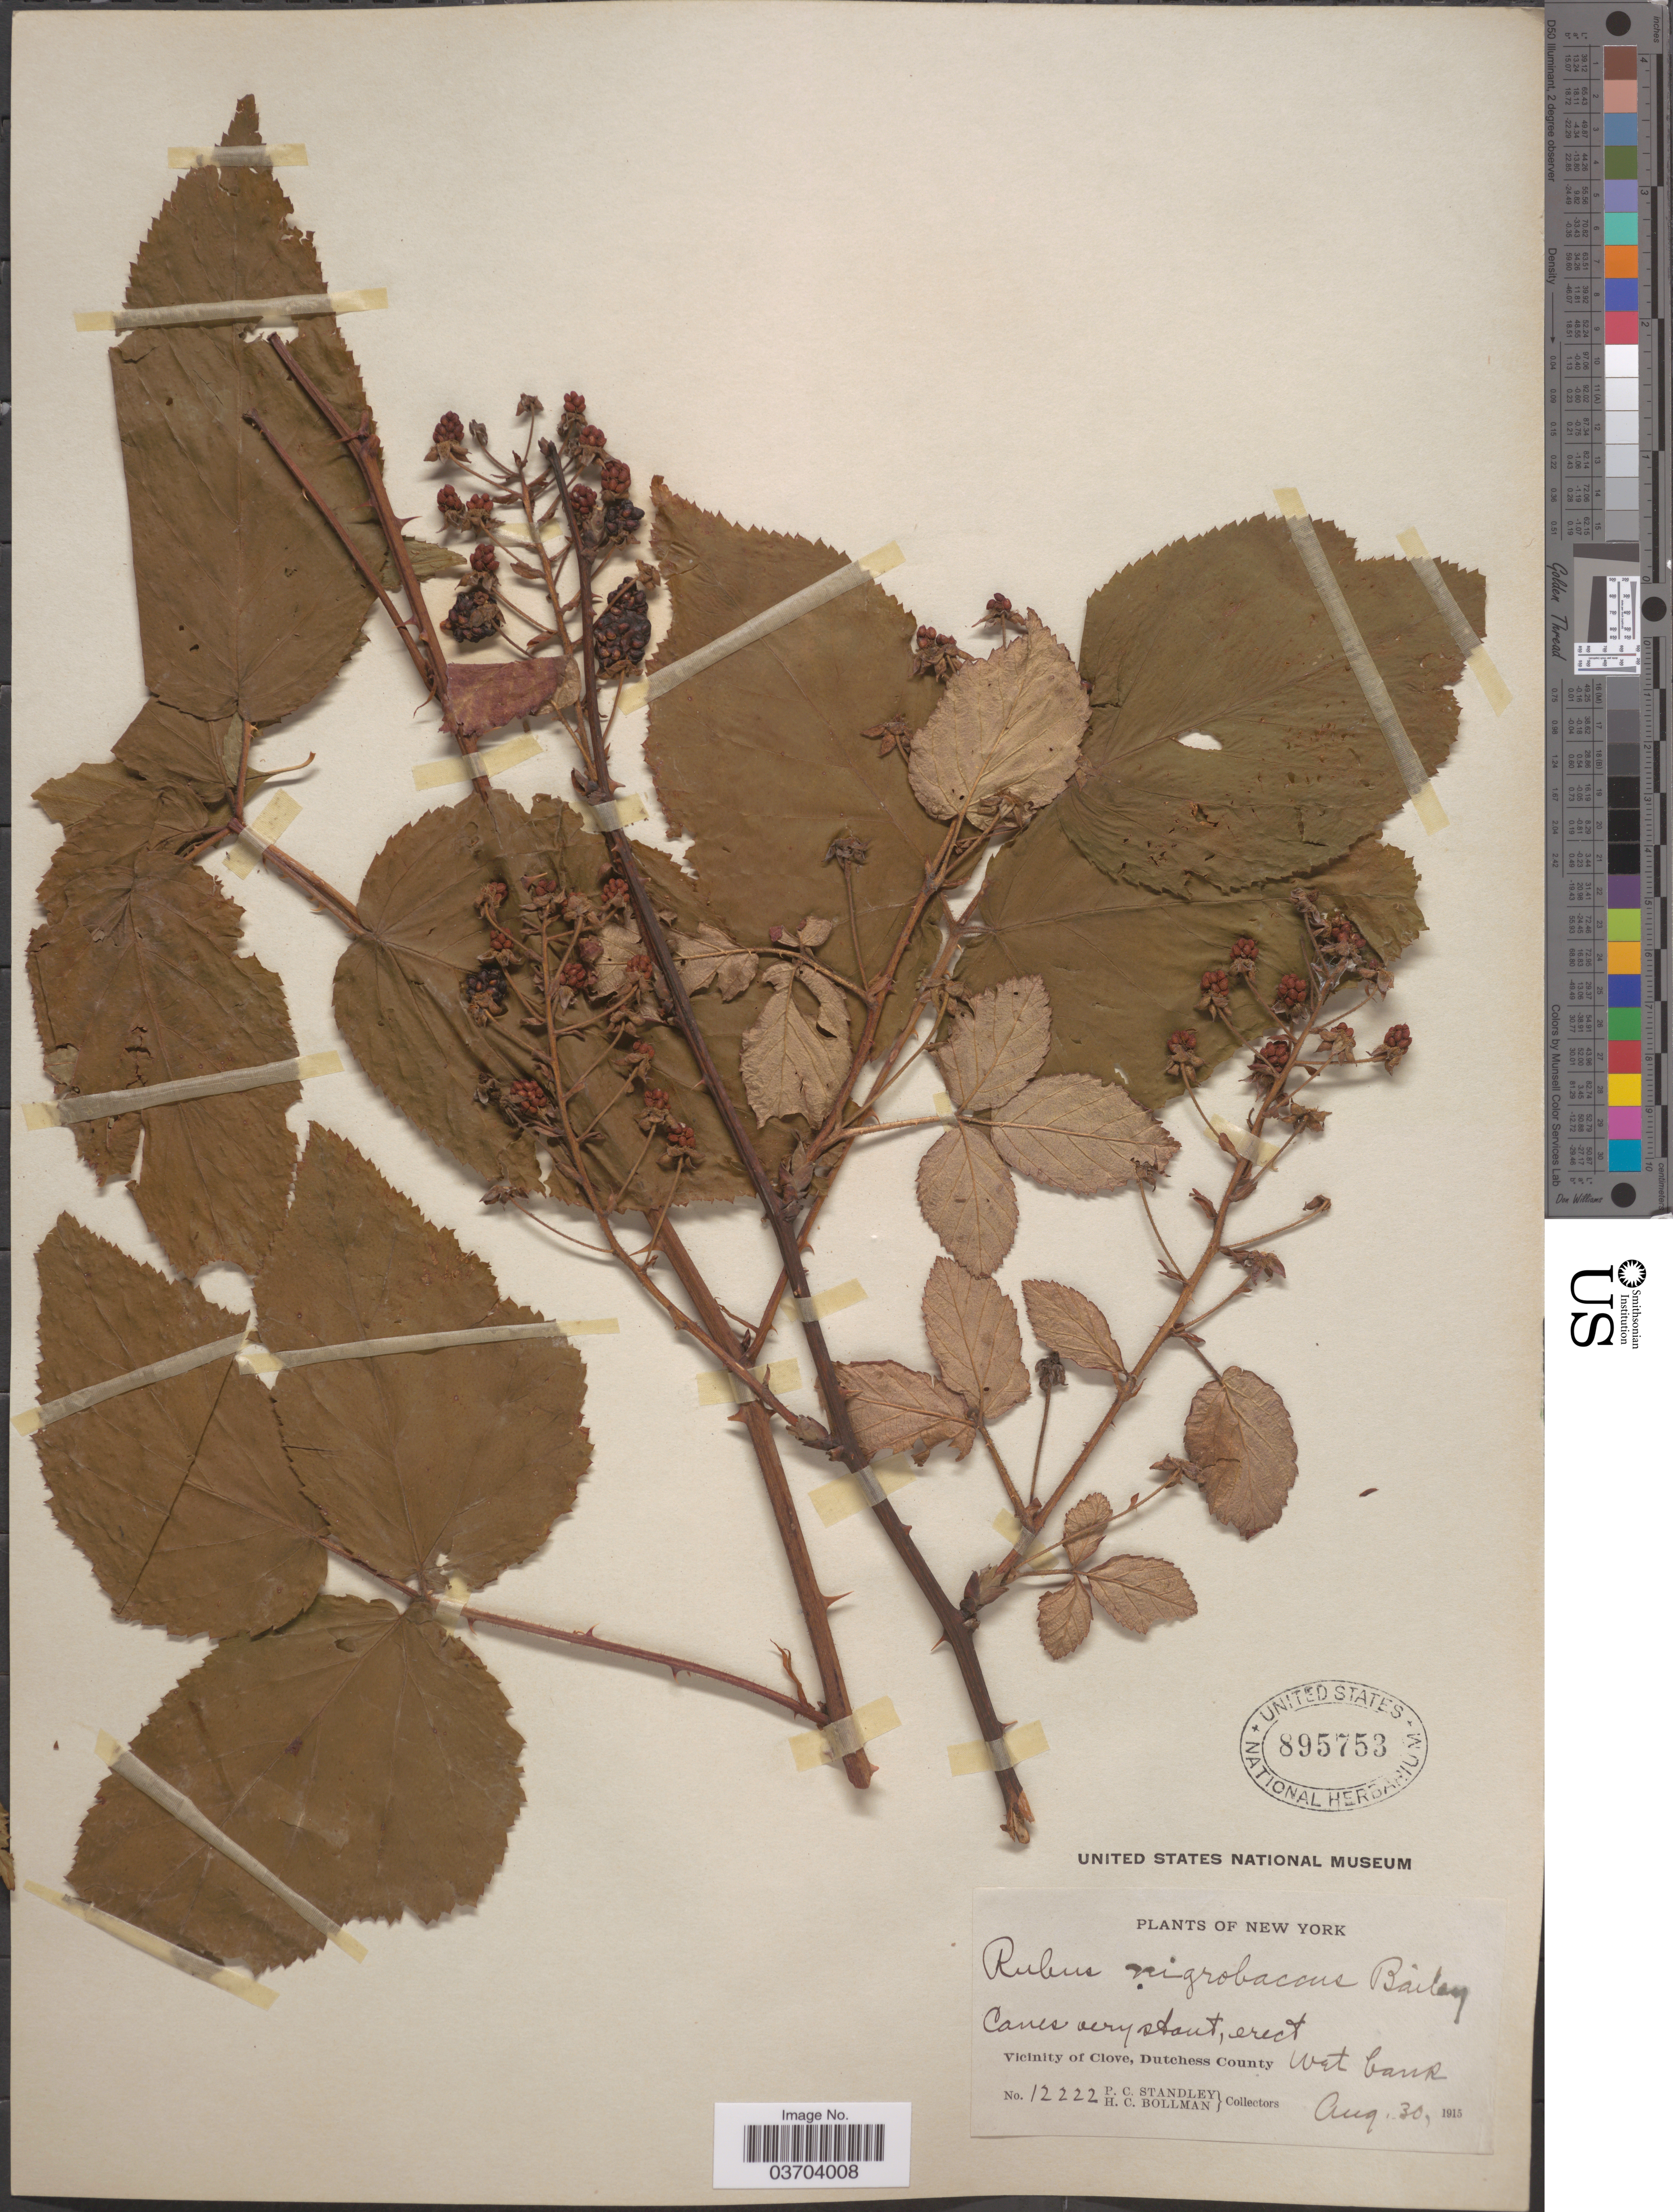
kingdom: Plantae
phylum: Tracheophyta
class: Magnoliopsida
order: Rosales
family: Rosaceae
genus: Rubus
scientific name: Rubus allegheniensis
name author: Porter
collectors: P. C. Standley & H. C. Bollman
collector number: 12222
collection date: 1915-08-30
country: United States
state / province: New York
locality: Vicinity of Clove, Dutchess County.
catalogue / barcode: US 895753